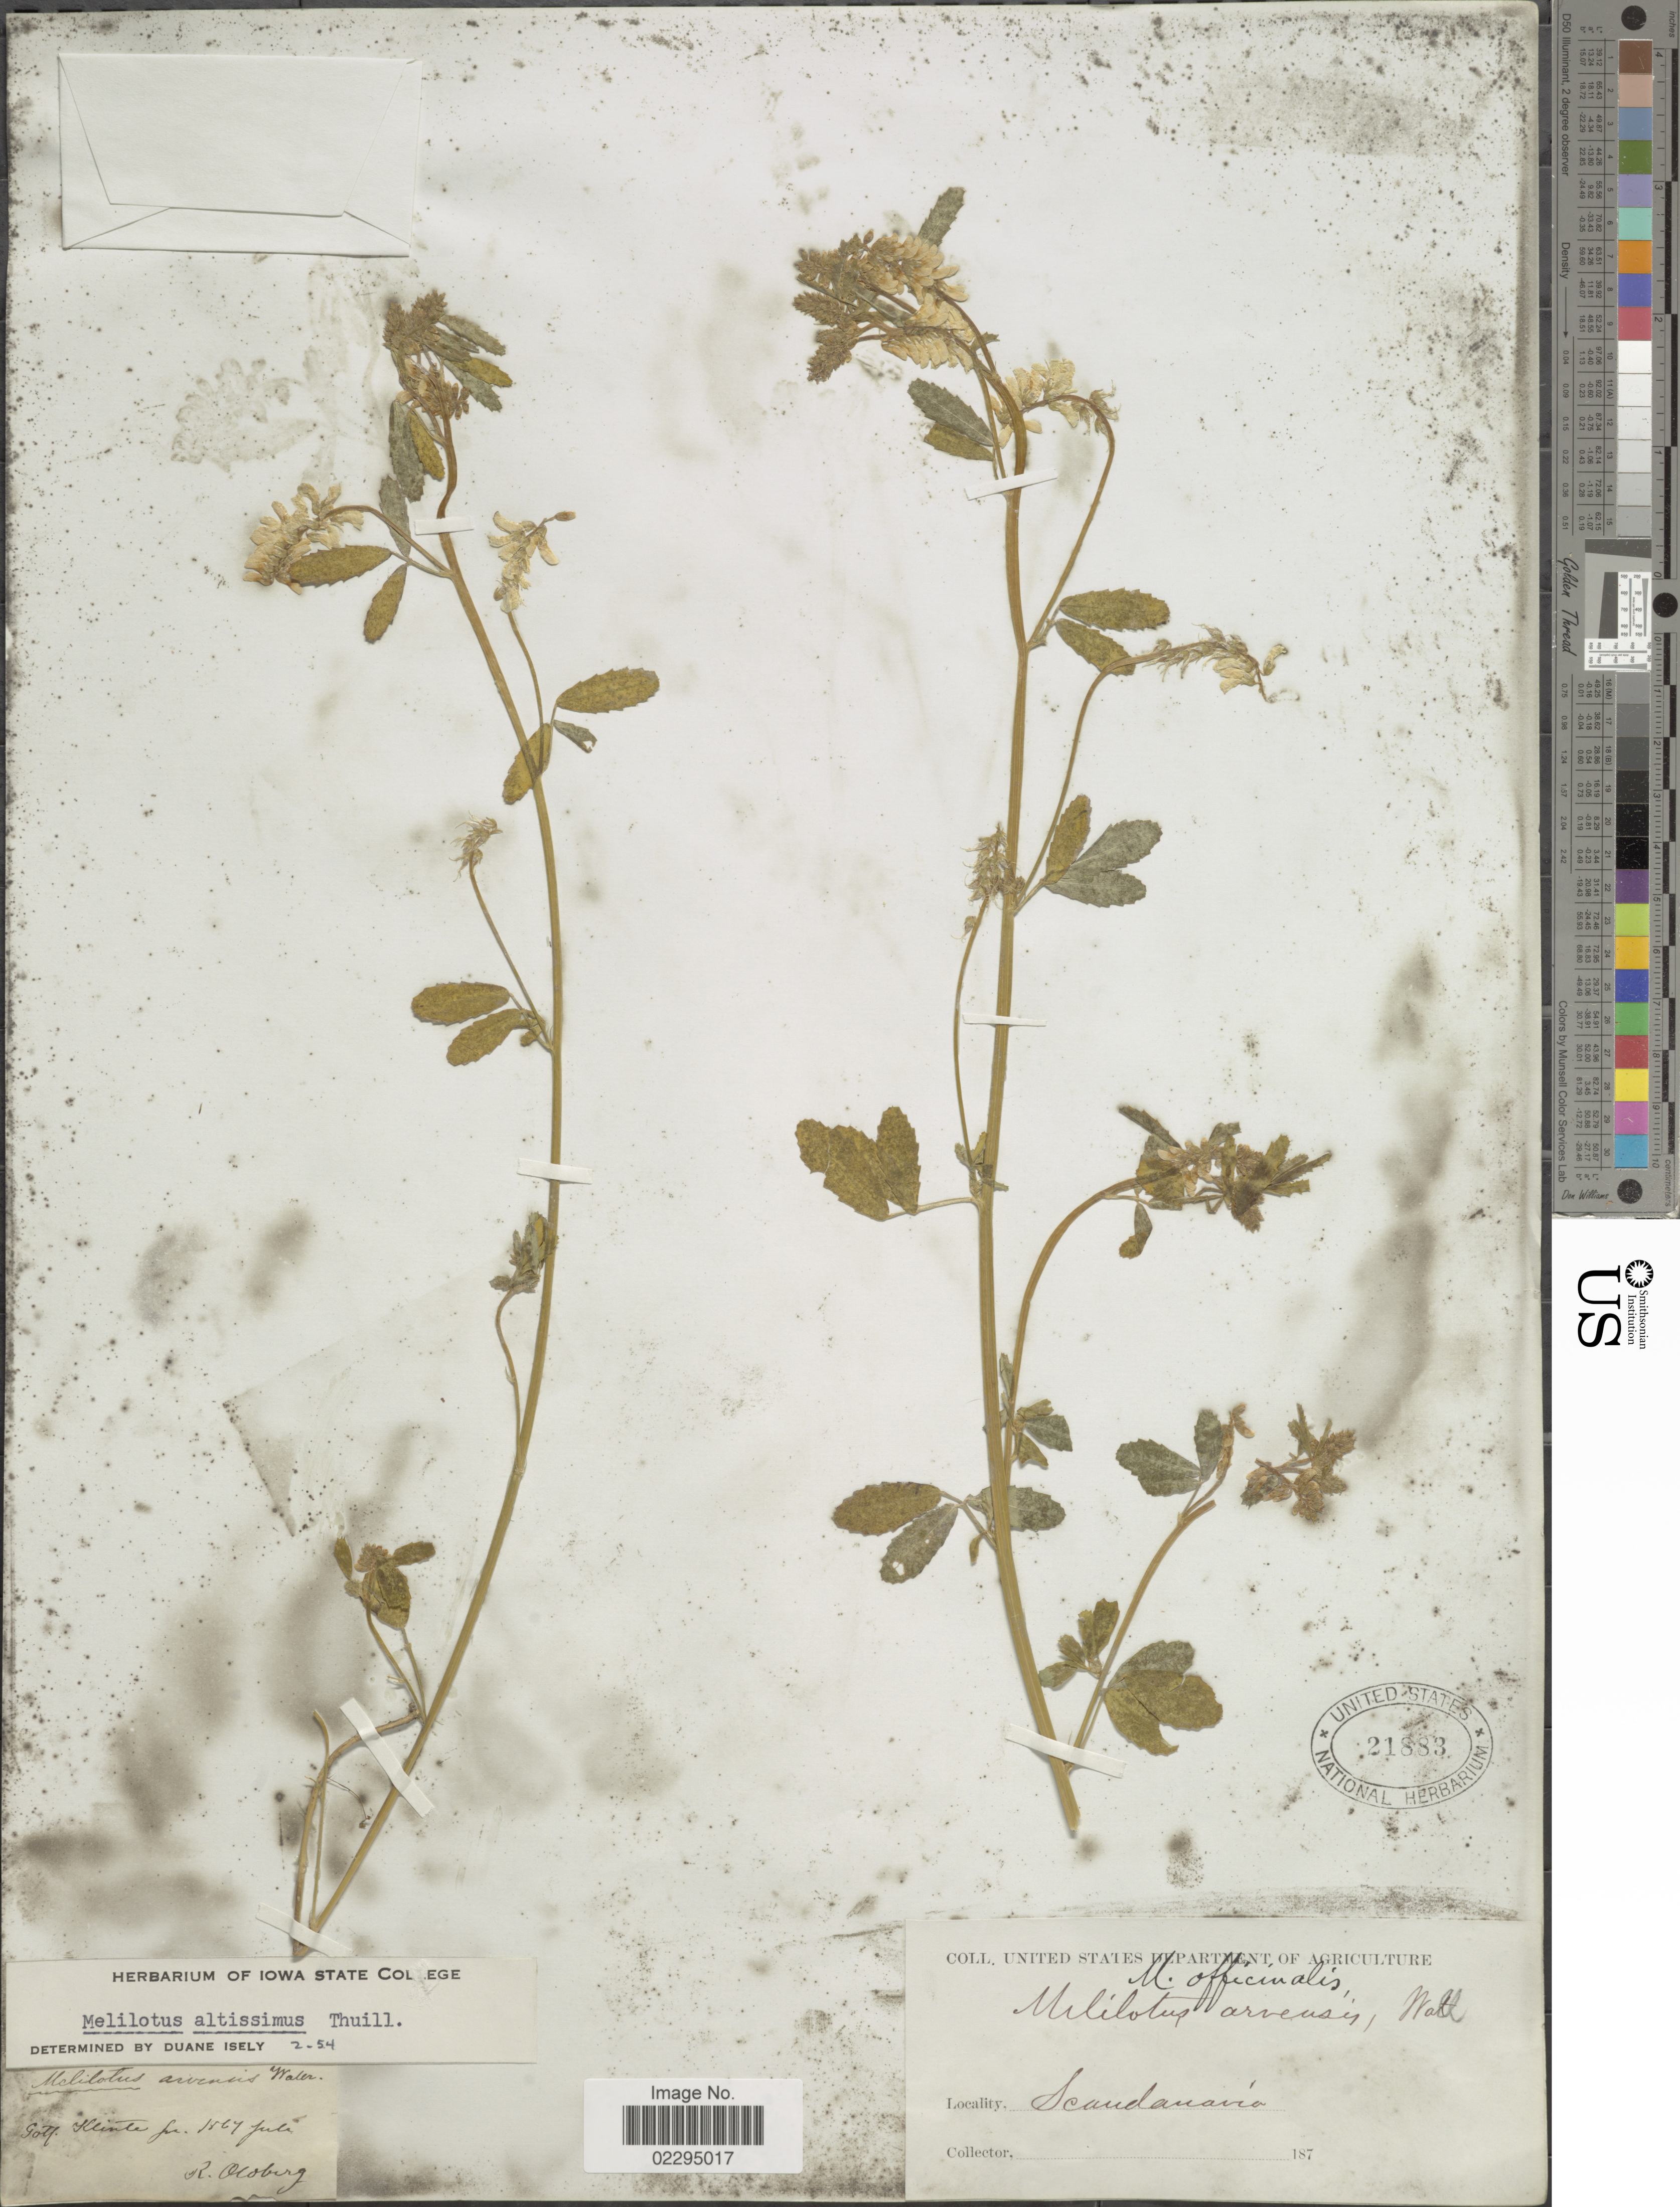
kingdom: Plantae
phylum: Tracheophyta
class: Magnoliopsida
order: Fabales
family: Fabaceae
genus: Melilotus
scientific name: Melilotus altissimus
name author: Thuill.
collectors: R. Oldberg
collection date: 1867-07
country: Sweden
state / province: Gotland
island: Gotland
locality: Scandinavia. Gotl. Klinte.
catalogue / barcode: US 21883